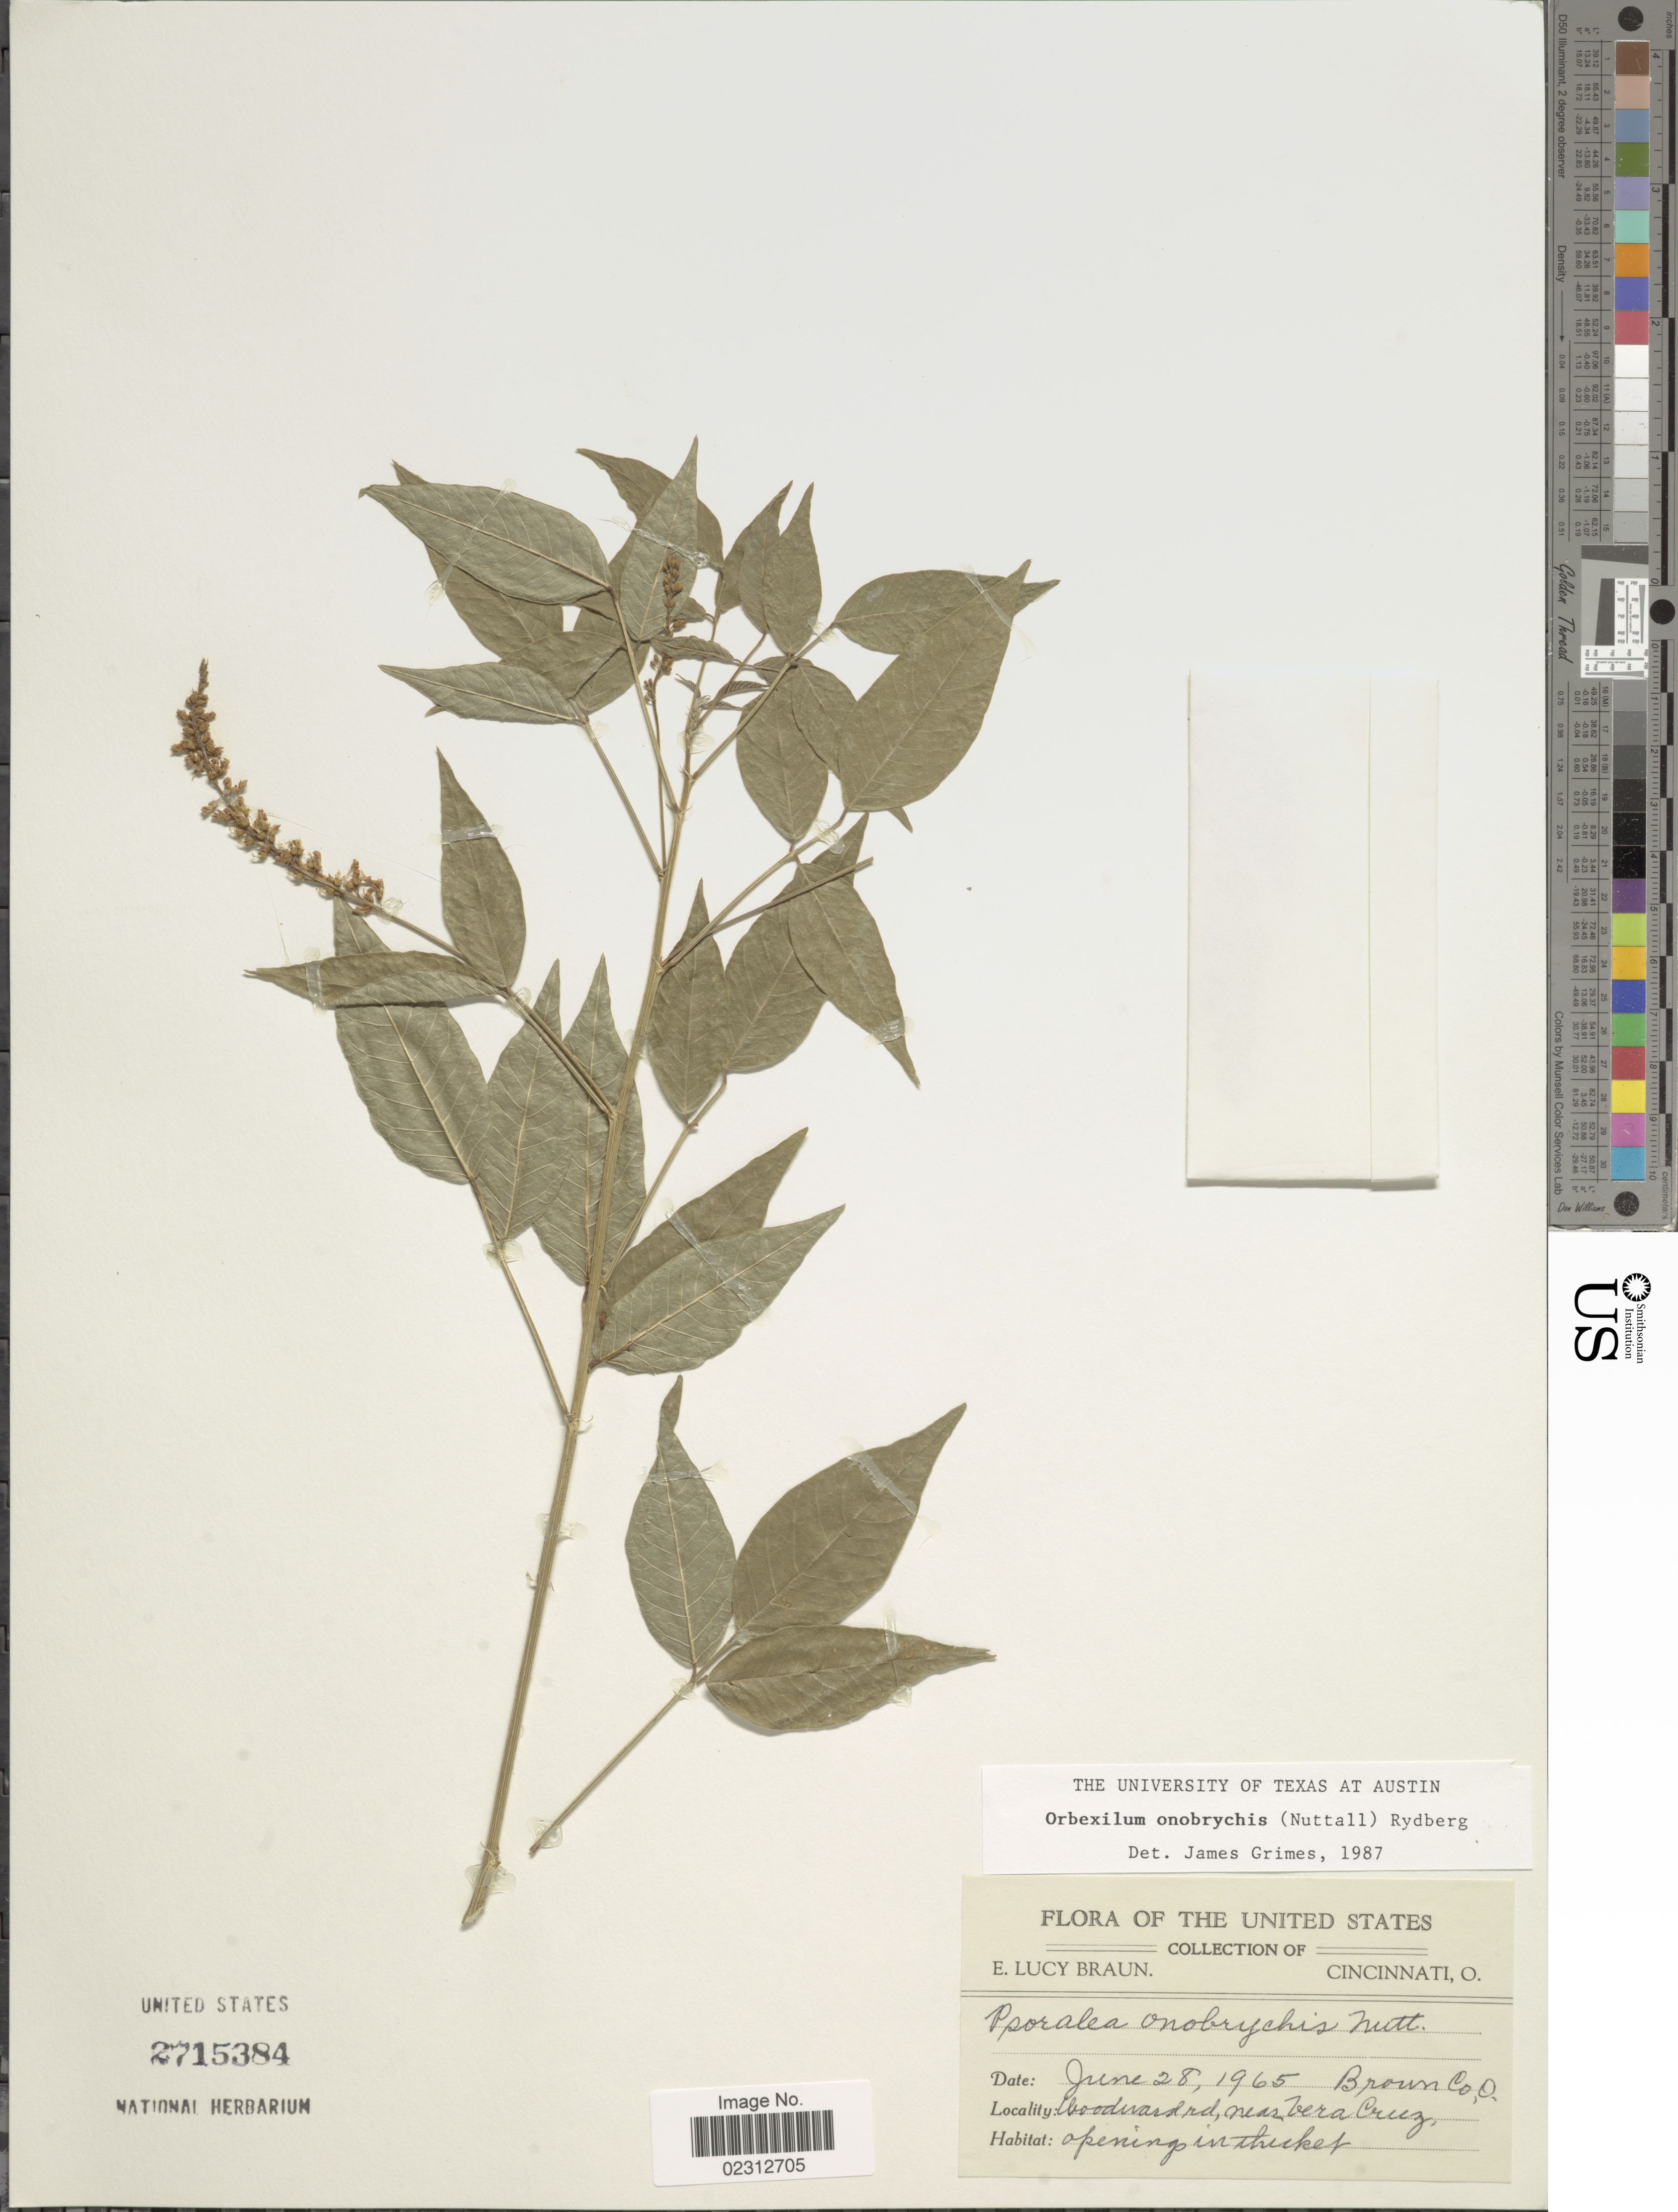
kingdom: Plantae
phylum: Tracheophyta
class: Magnoliopsida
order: Fabales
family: Fabaceae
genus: Orbexilum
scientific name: Orbexilum onobrychis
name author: (Nutt.) Rydb.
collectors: E. L. Braun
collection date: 1965-06-28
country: United States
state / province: Ohio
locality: Broun Co. O., near Vera Cruz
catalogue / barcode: US 2715384